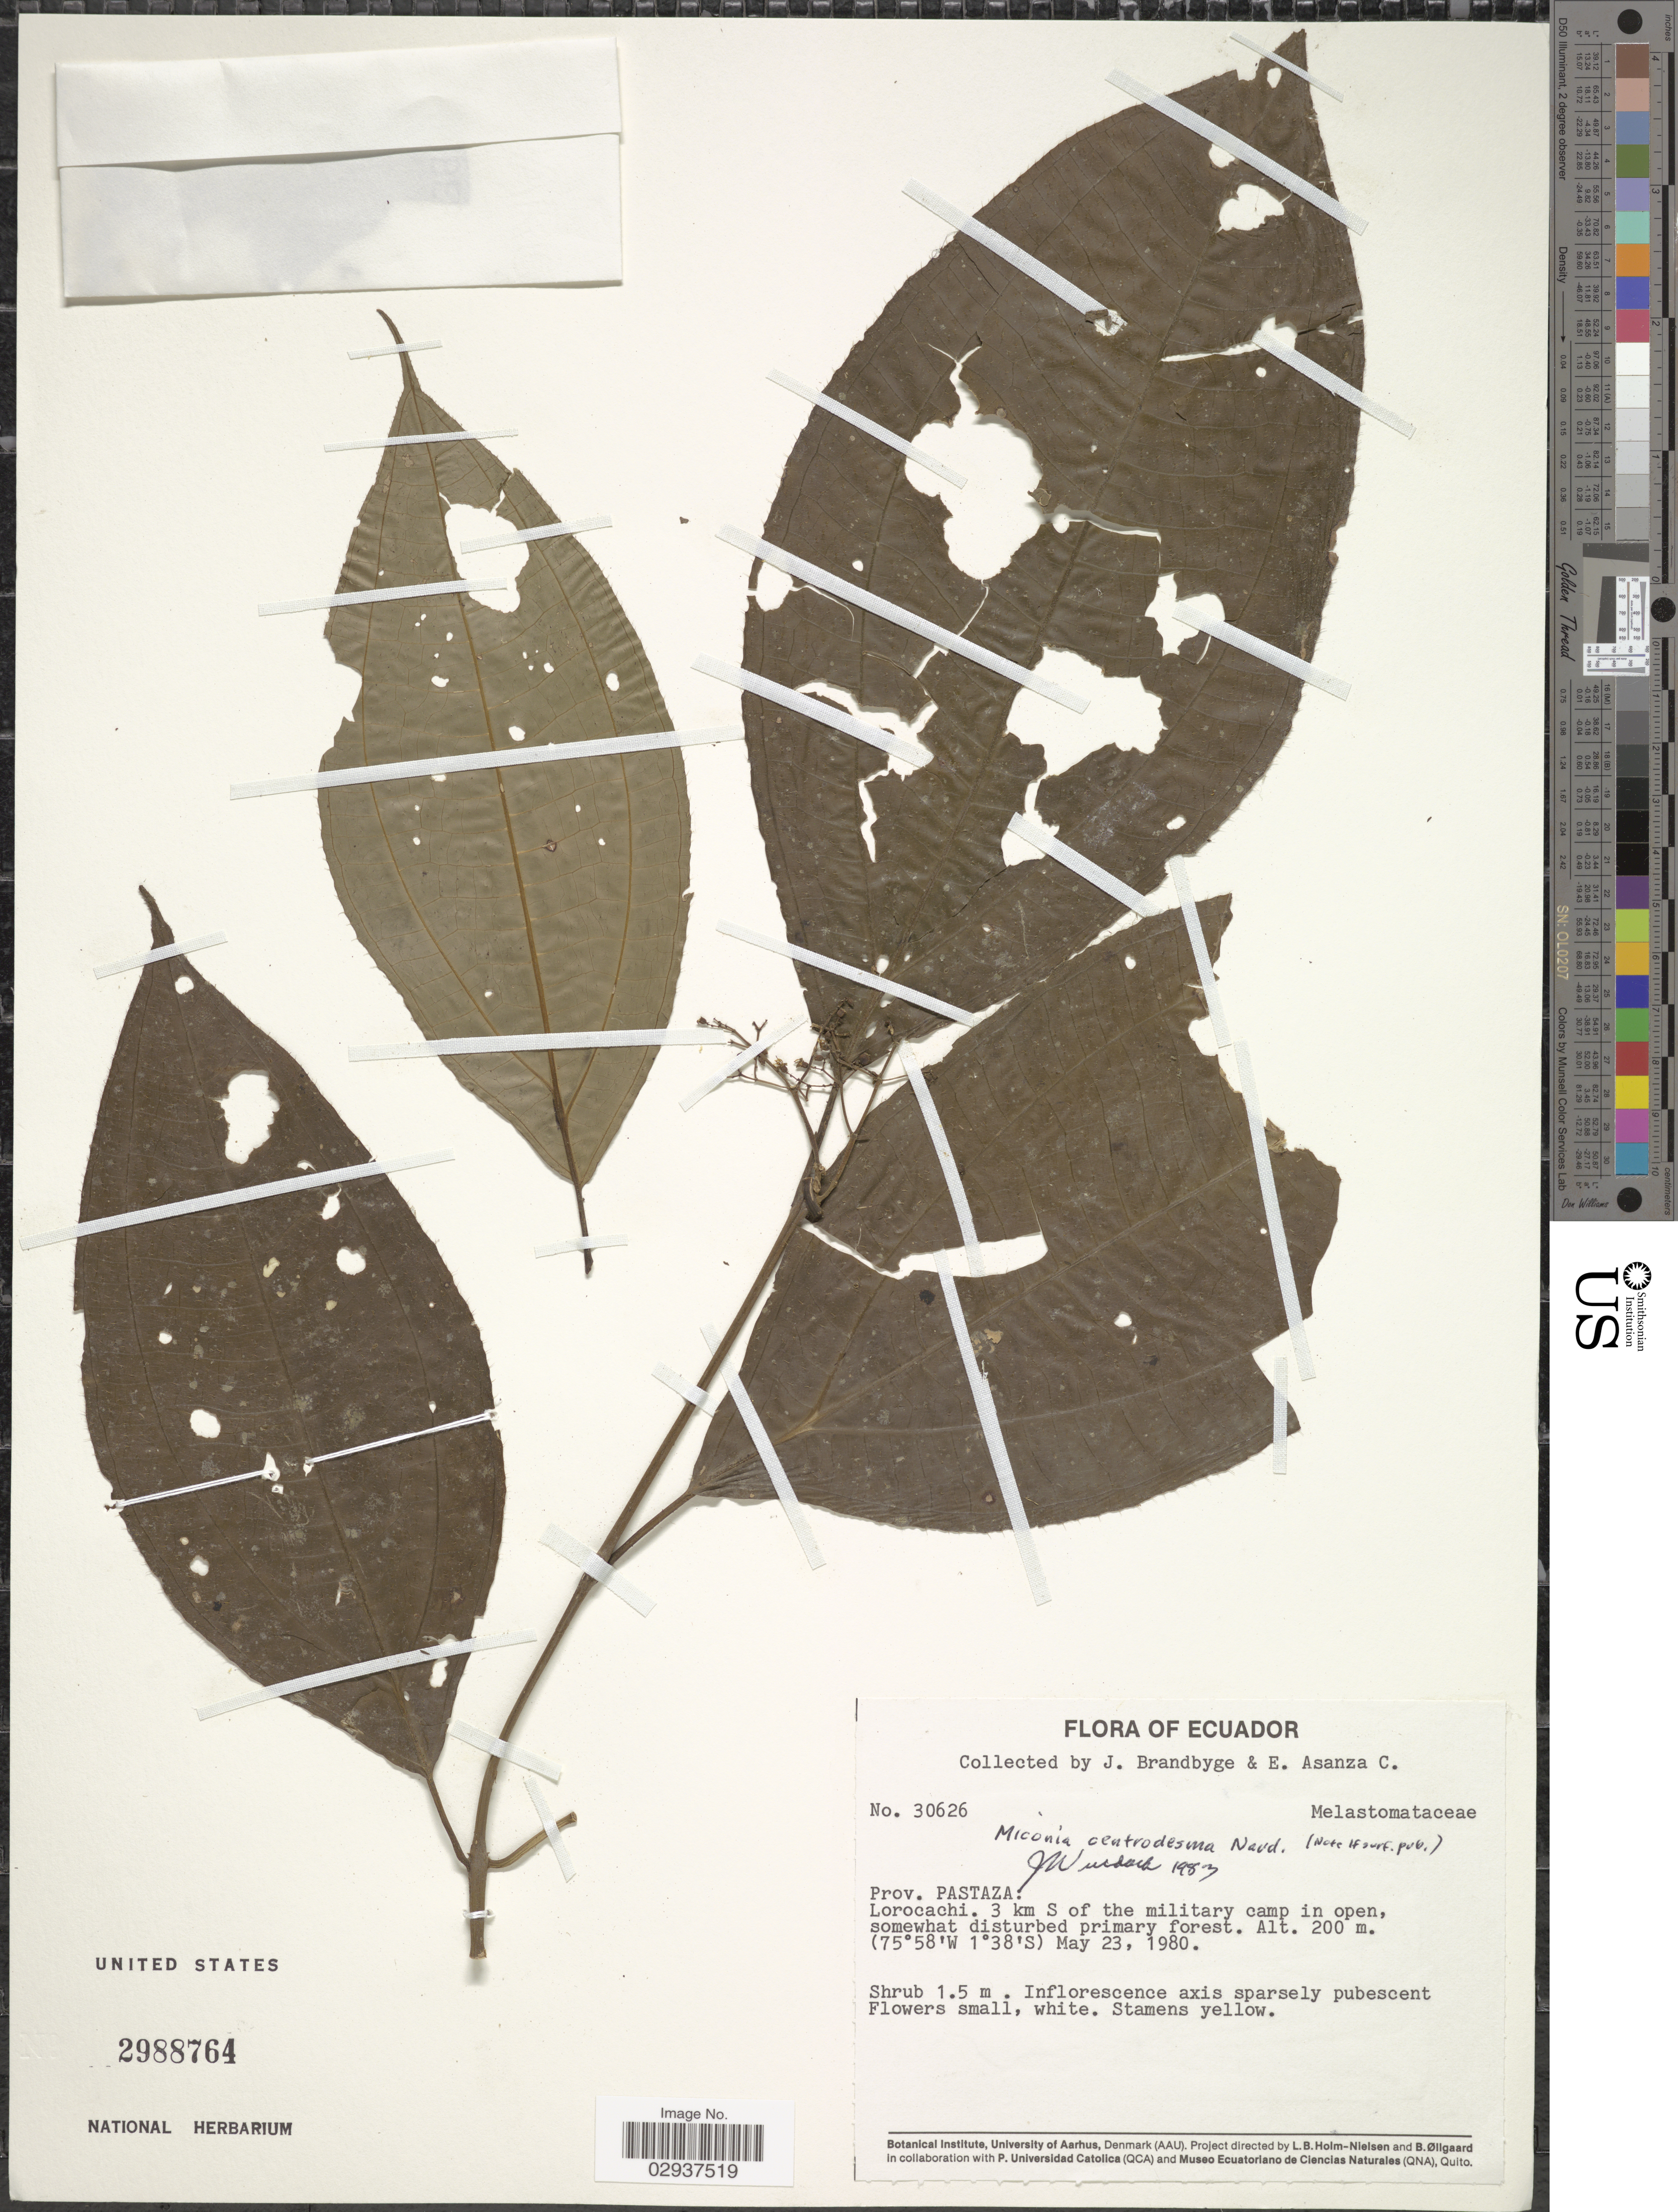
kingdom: Plantae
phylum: Tracheophyta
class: Magnoliopsida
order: Myrtales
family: Melastomataceae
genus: Miconia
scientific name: Miconia centrodesma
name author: Naudin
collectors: J. Brandbyge & E. Asanza C.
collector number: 30626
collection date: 1980-05-23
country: Ecuador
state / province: Pastaza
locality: Lorocachi. 3 km S of the military camp in open somewhat disturbed primary forest.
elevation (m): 200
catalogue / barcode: US 2988764